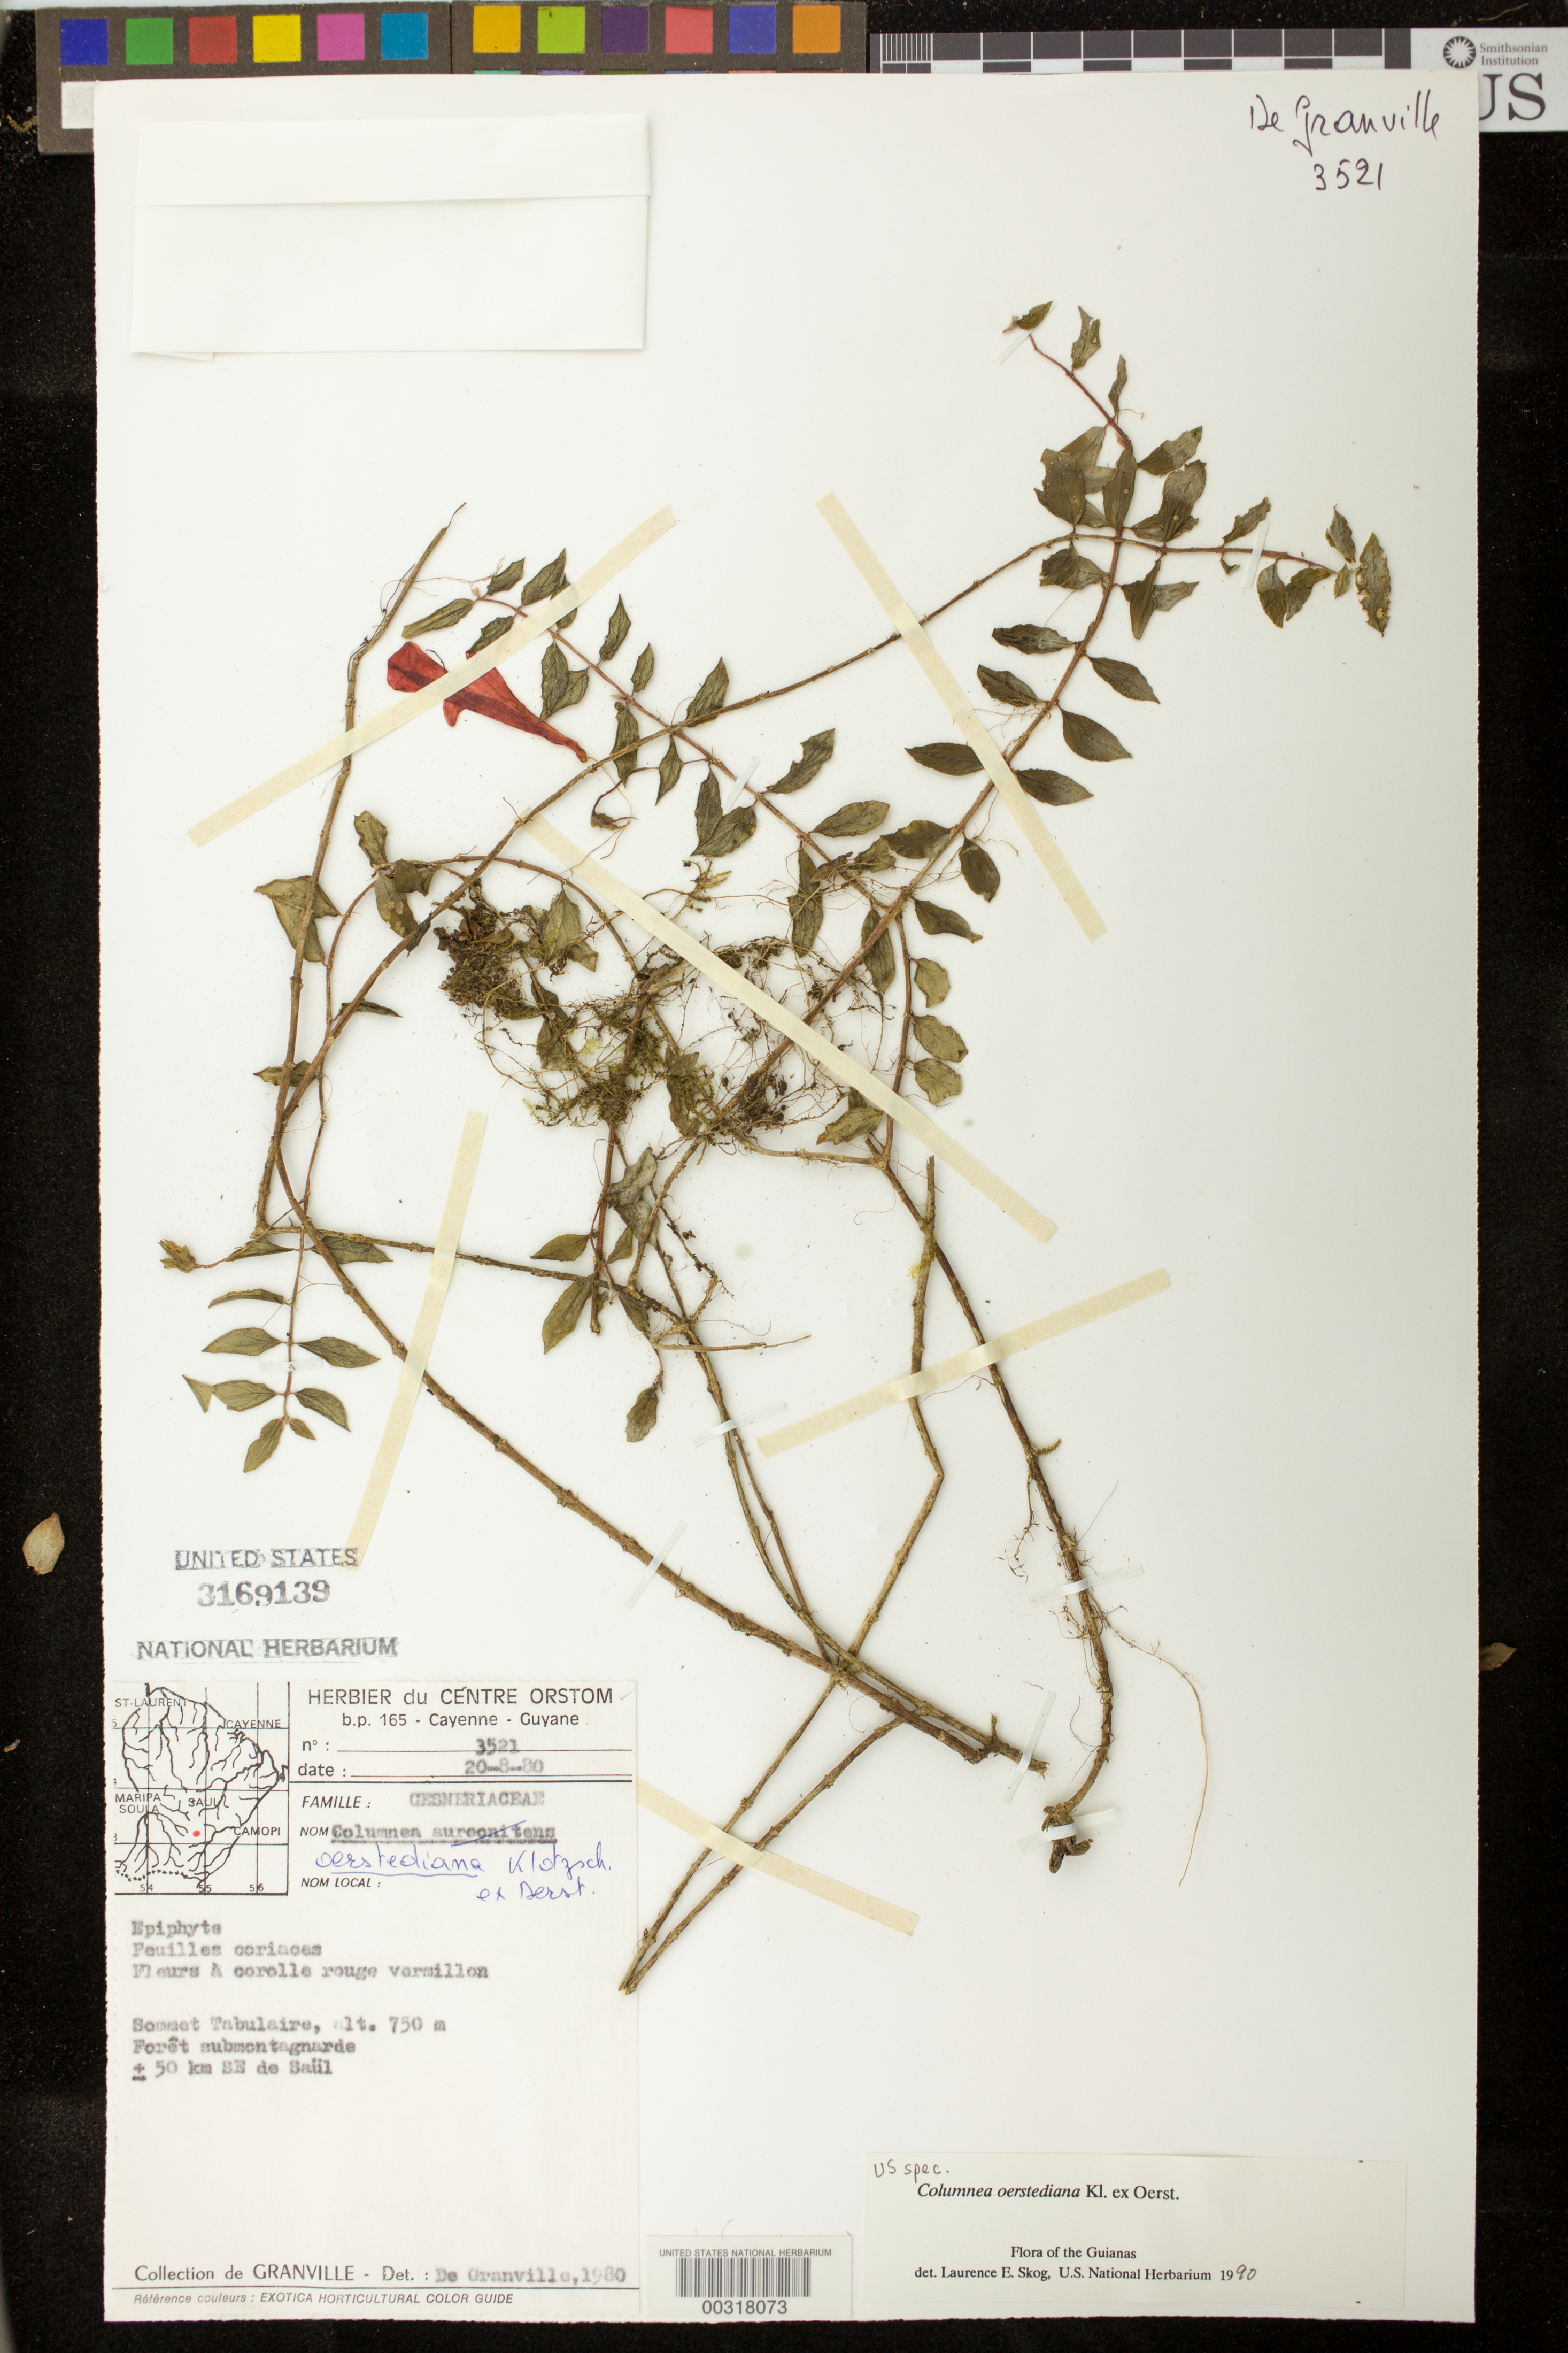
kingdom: Plantae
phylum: Tracheophyta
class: Magnoliopsida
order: Lamiales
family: Gesneriaceae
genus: Columnea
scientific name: Columnea oerstediana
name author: Klotzsch ex Oerst.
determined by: Skog, Laurence E.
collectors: J.-J. de Granville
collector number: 3521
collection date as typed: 20 Aug 1980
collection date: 1980-08-20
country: French Guiana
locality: Sommet Tabulaire, ±50 km SE de Saül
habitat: Forêt submontagnarde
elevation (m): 750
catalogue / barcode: US 3169139